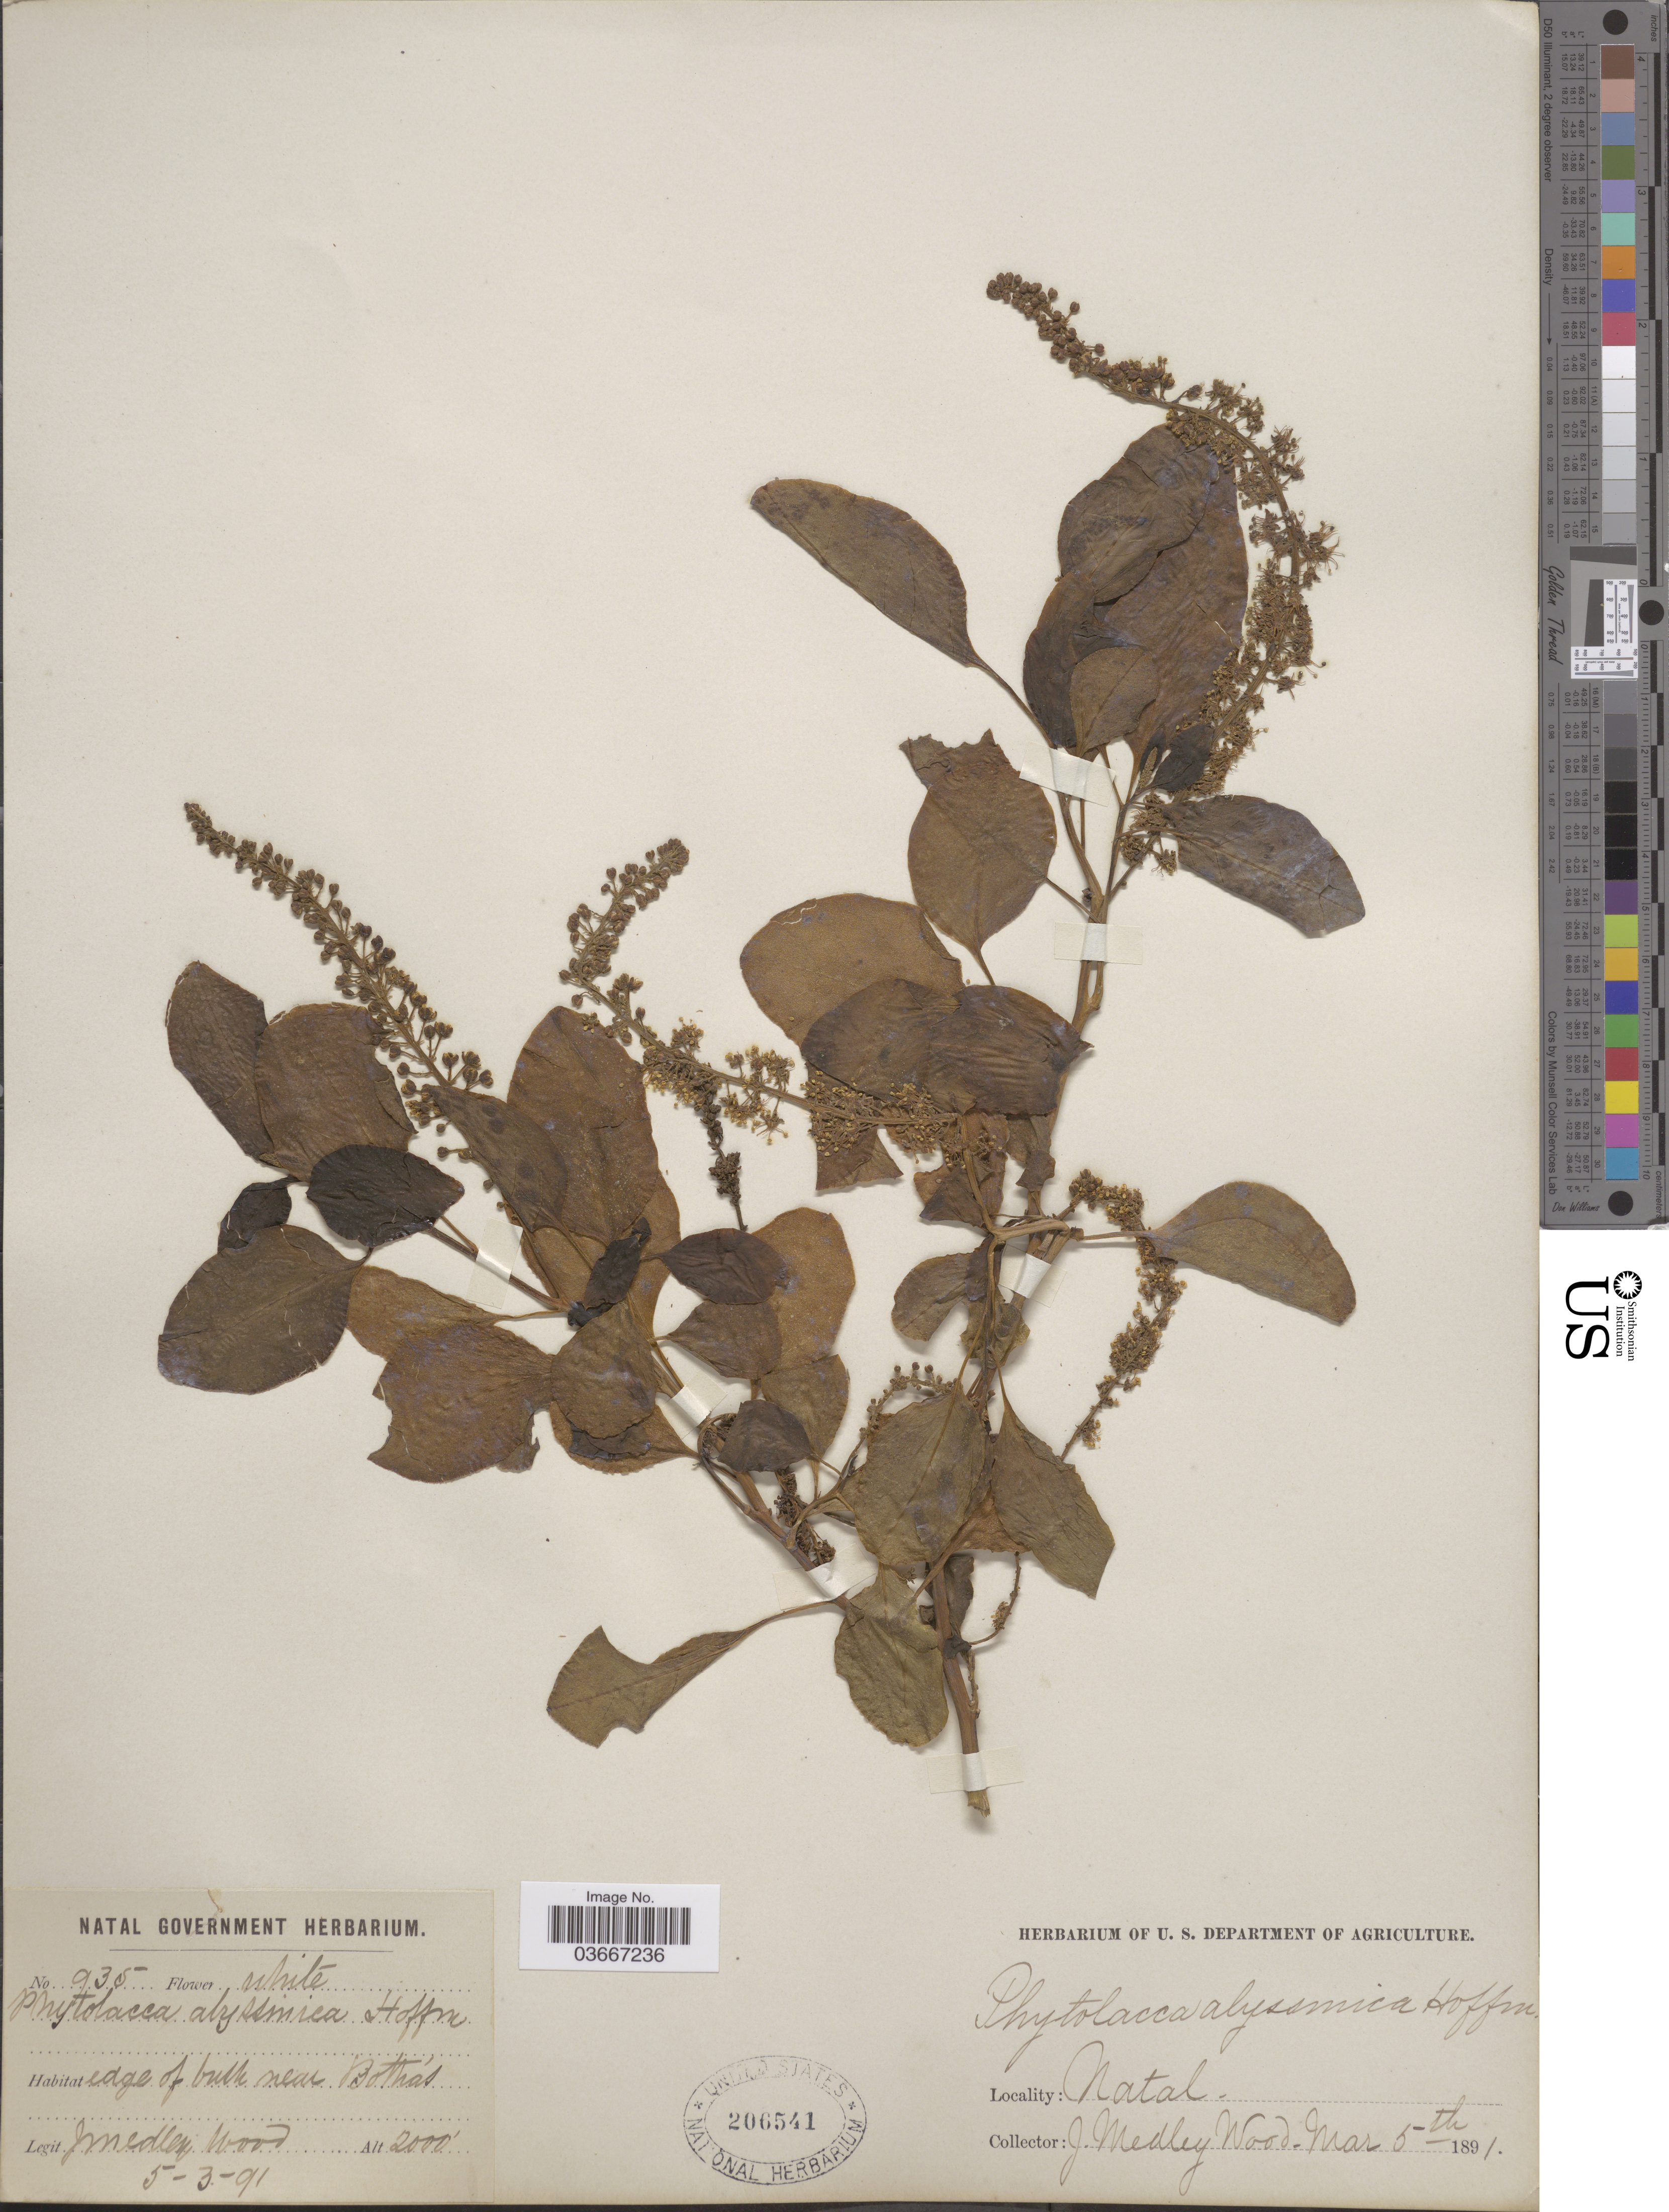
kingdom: Plantae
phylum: Tracheophyta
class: Magnoliopsida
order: Caryophyllales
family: Phytolaccaceae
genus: Phytolacca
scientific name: Phytolacca abyssinica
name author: Hoffm.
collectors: J. Medley Wood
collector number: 935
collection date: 1891-03-05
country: South Africa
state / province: KwaZulu-Natal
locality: Natal. Edge of bulk near Botha's.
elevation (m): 610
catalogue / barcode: US 206541